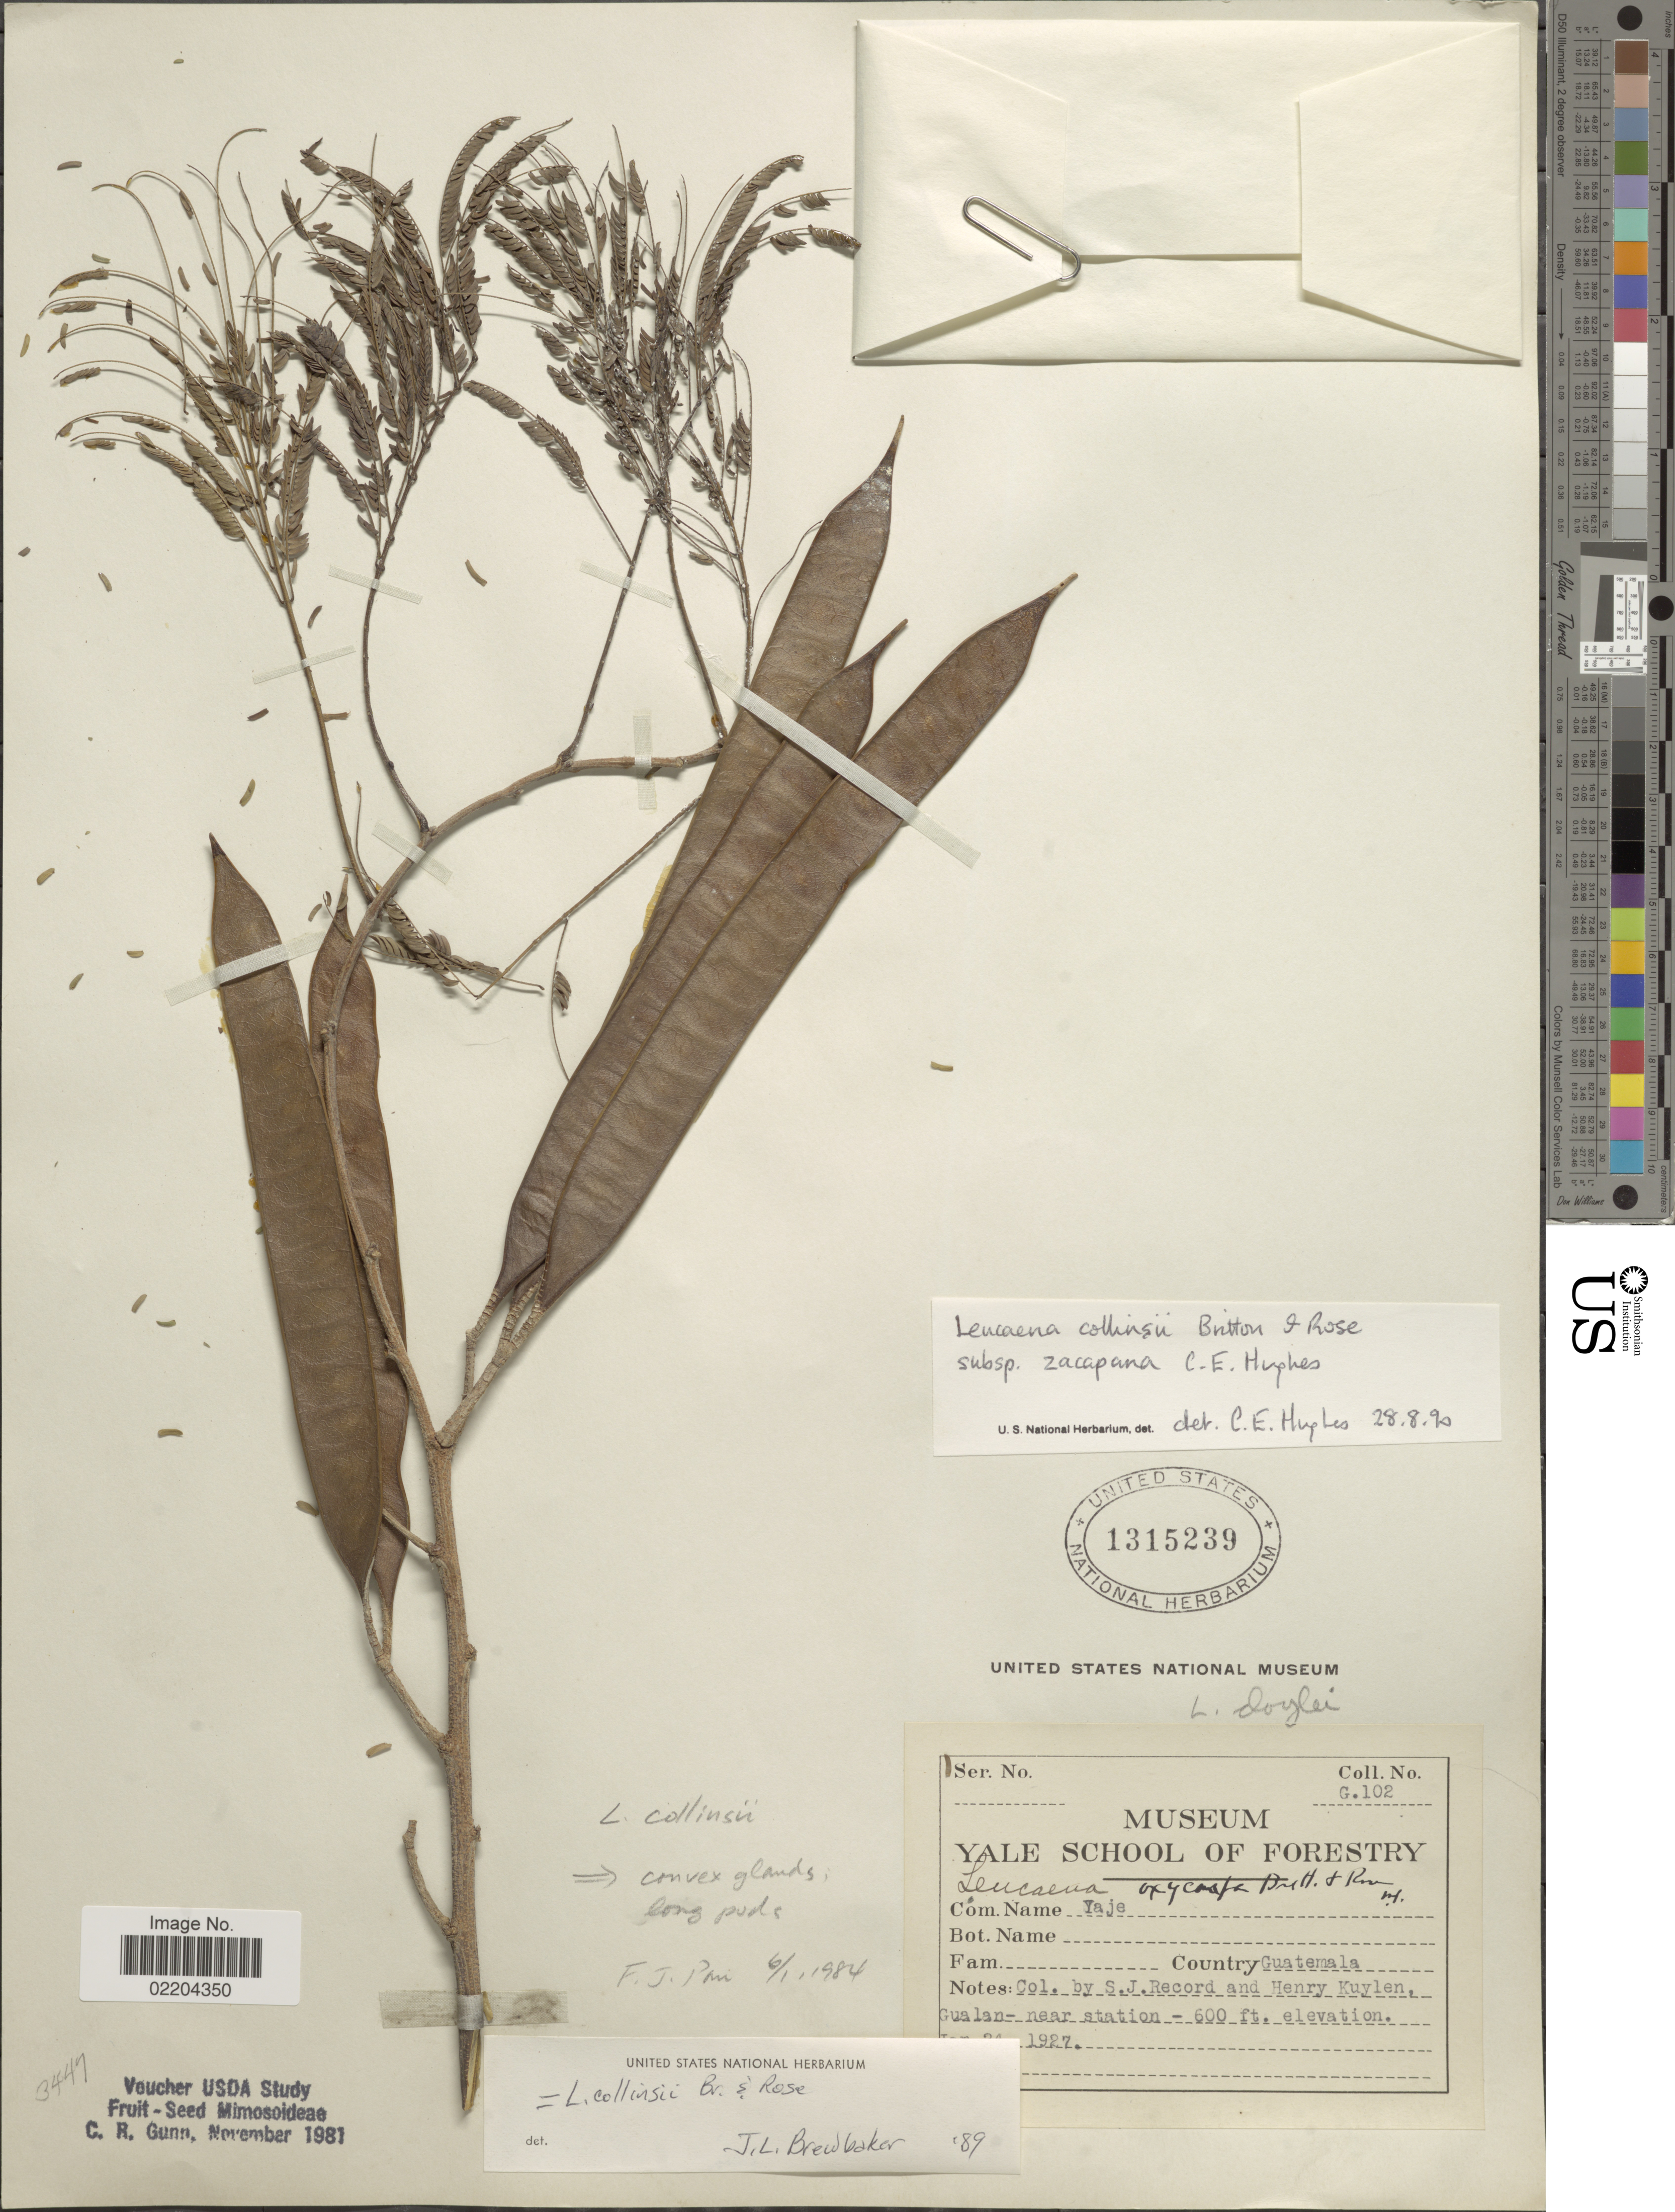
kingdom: Plantae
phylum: Tracheophyta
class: Magnoliopsida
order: Fabales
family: Fabaceae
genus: Leucaena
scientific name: Leucaena collinsii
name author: Britton & Rose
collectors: S. J. Record & H. Kuylen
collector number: G102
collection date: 1927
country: Guatemala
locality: Country Guatemala. Guslan - near station.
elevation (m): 183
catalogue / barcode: US 1315239